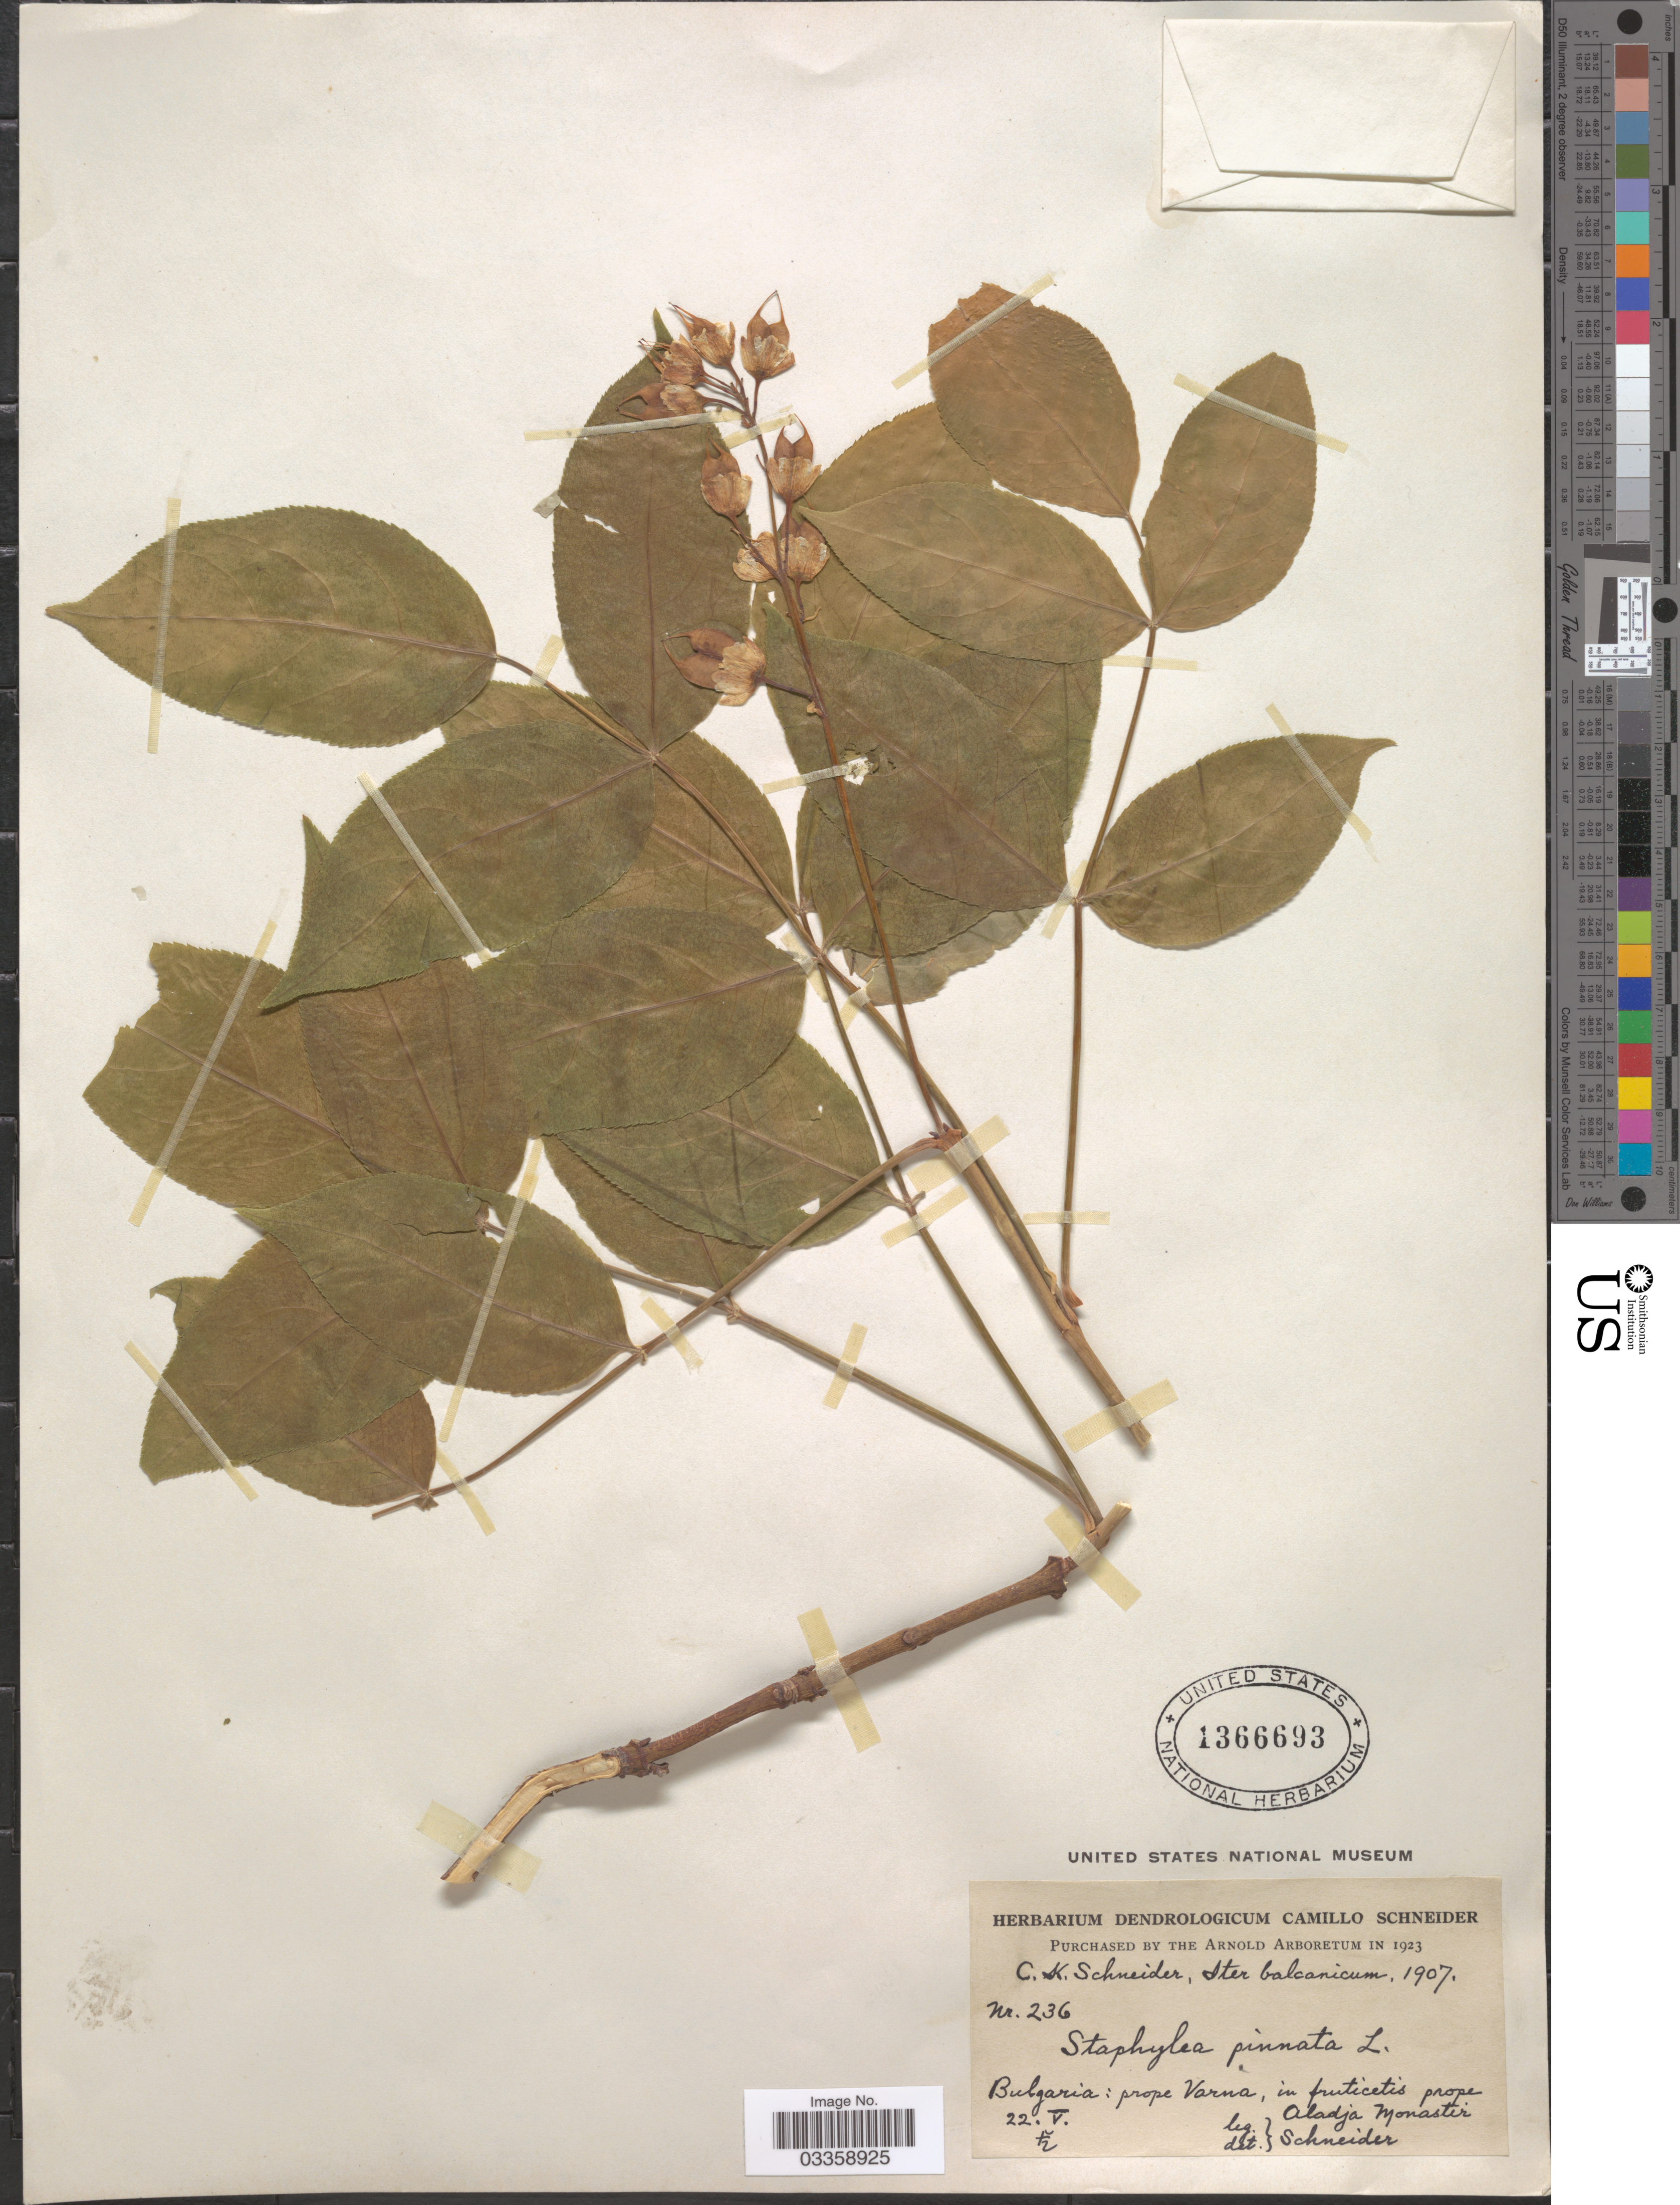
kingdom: Plantae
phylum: Tracheophyta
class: Magnoliopsida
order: Crossosomatales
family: Staphyleaceae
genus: Staphylea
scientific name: Staphylea pinnata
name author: L.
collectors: A. Monaster & C. K. Schneider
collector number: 236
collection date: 1907-05-22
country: Bulgaria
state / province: Varna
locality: Iter balcanicum. [unsure placement] Prope Varna.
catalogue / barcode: US 1366693